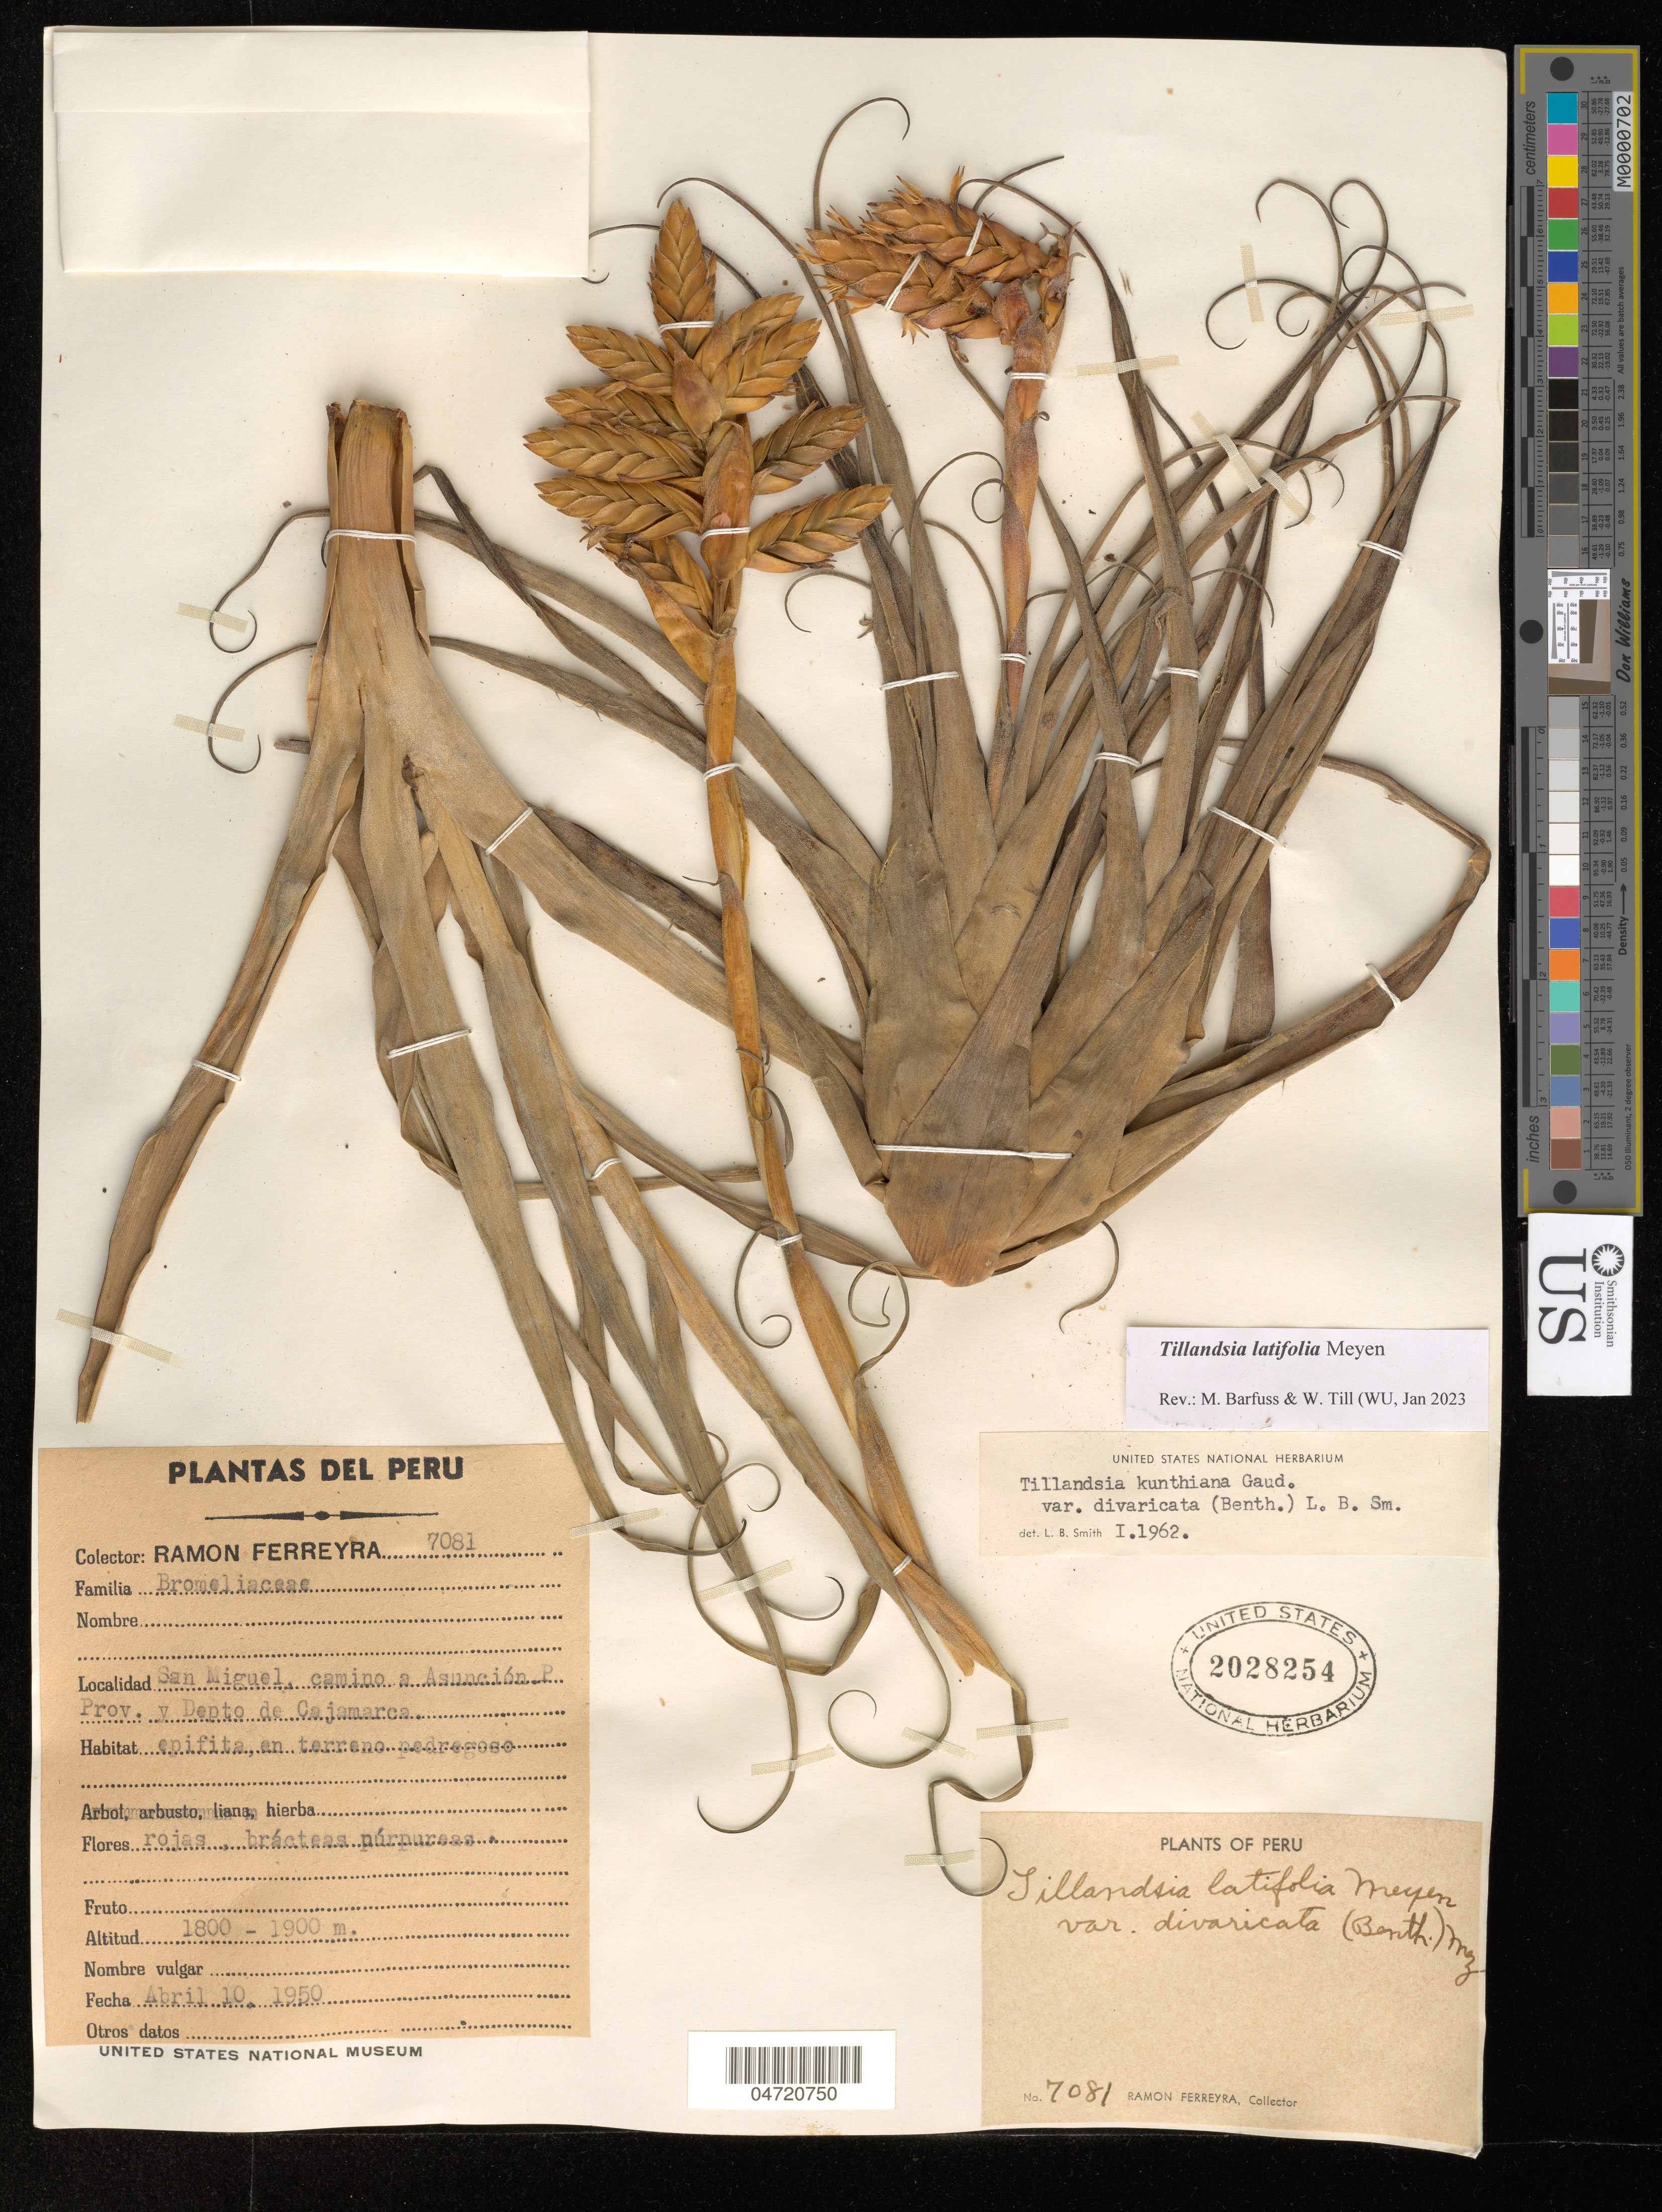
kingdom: Plantae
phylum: Tracheophyta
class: Liliopsida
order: Poales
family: Bromeliaceae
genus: Tillandsia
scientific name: Tillandsia latifolia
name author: Meyen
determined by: Barfuss, Michael H.; Till, W.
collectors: R. A. Ferreyra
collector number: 7081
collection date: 1950-04-10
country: Peru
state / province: Cajamarca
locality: Dep. de Cajamarca. San Miguel, camino a Asunción, Prov. de Cajamarca.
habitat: En terreno pedregoso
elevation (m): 1800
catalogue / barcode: US 2028254